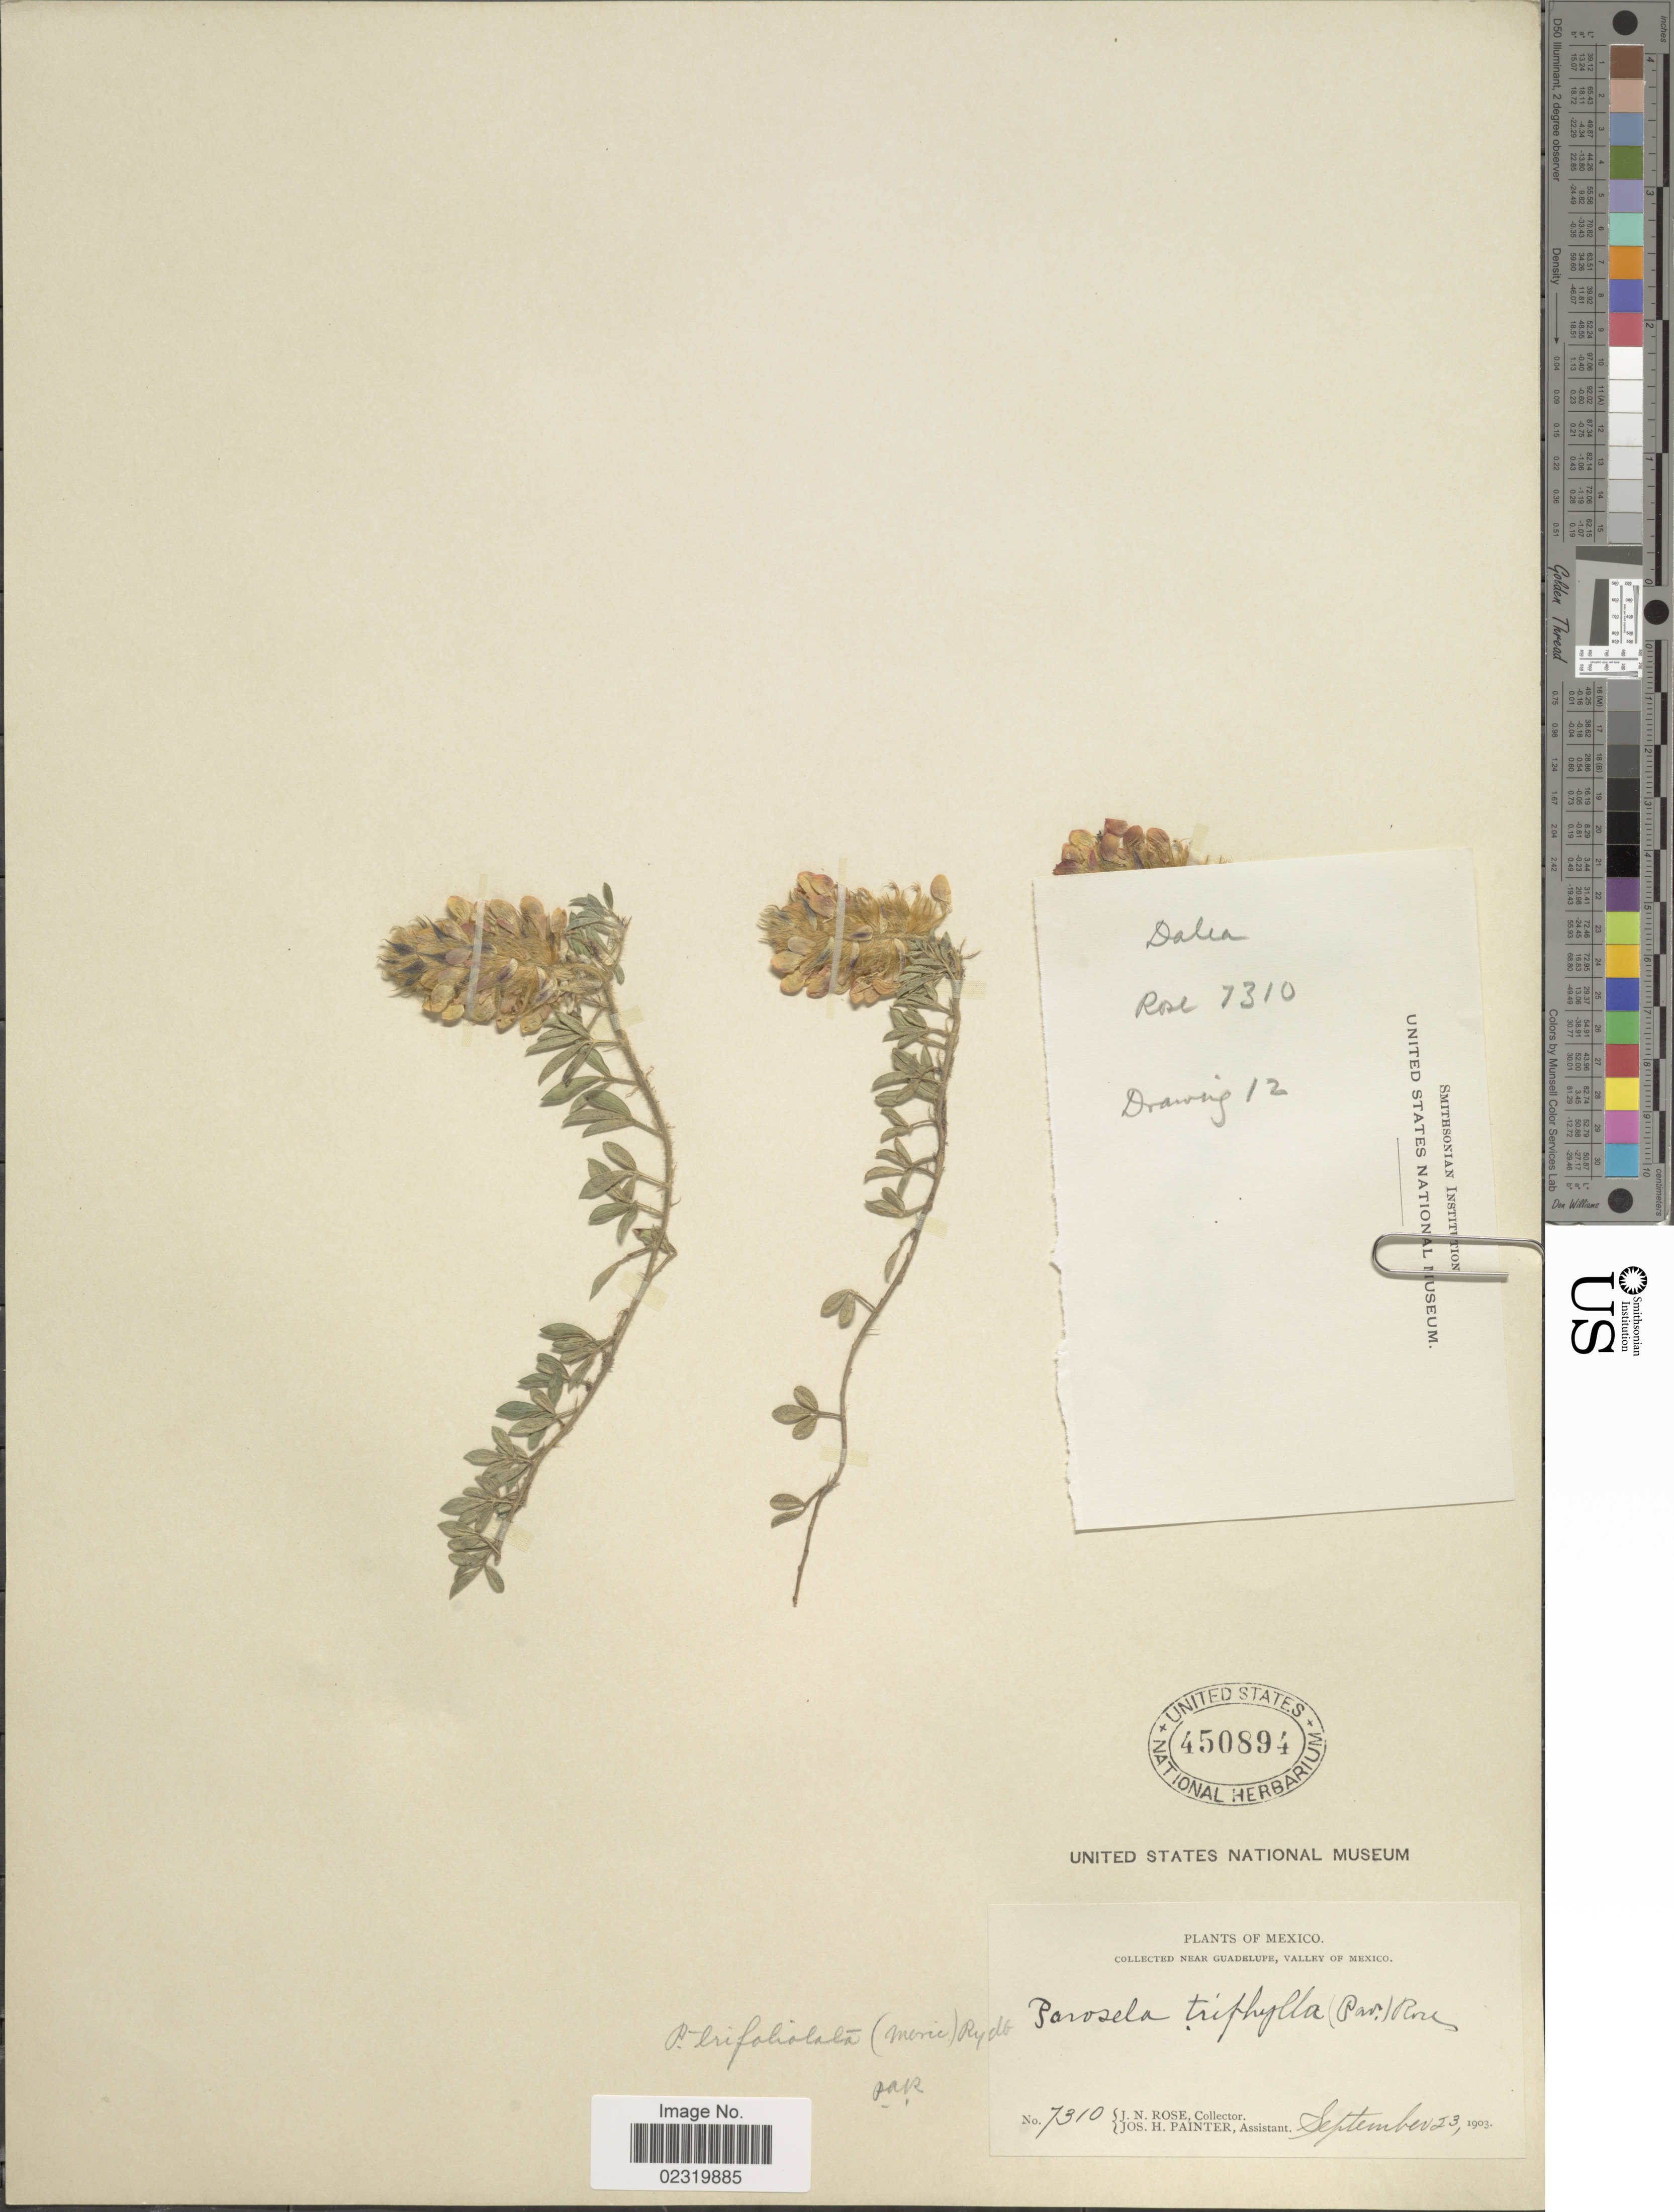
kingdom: Plantae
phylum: Tracheophyta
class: Magnoliopsida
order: Fabales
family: Fabaceae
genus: Dalea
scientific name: Dalea prostrata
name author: Ortega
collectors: J. N. Rose & J. H. Painter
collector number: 7310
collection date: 1903-09-23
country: Mexico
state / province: México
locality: Near Guadalupe, Valley of Mexico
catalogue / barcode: US 450894